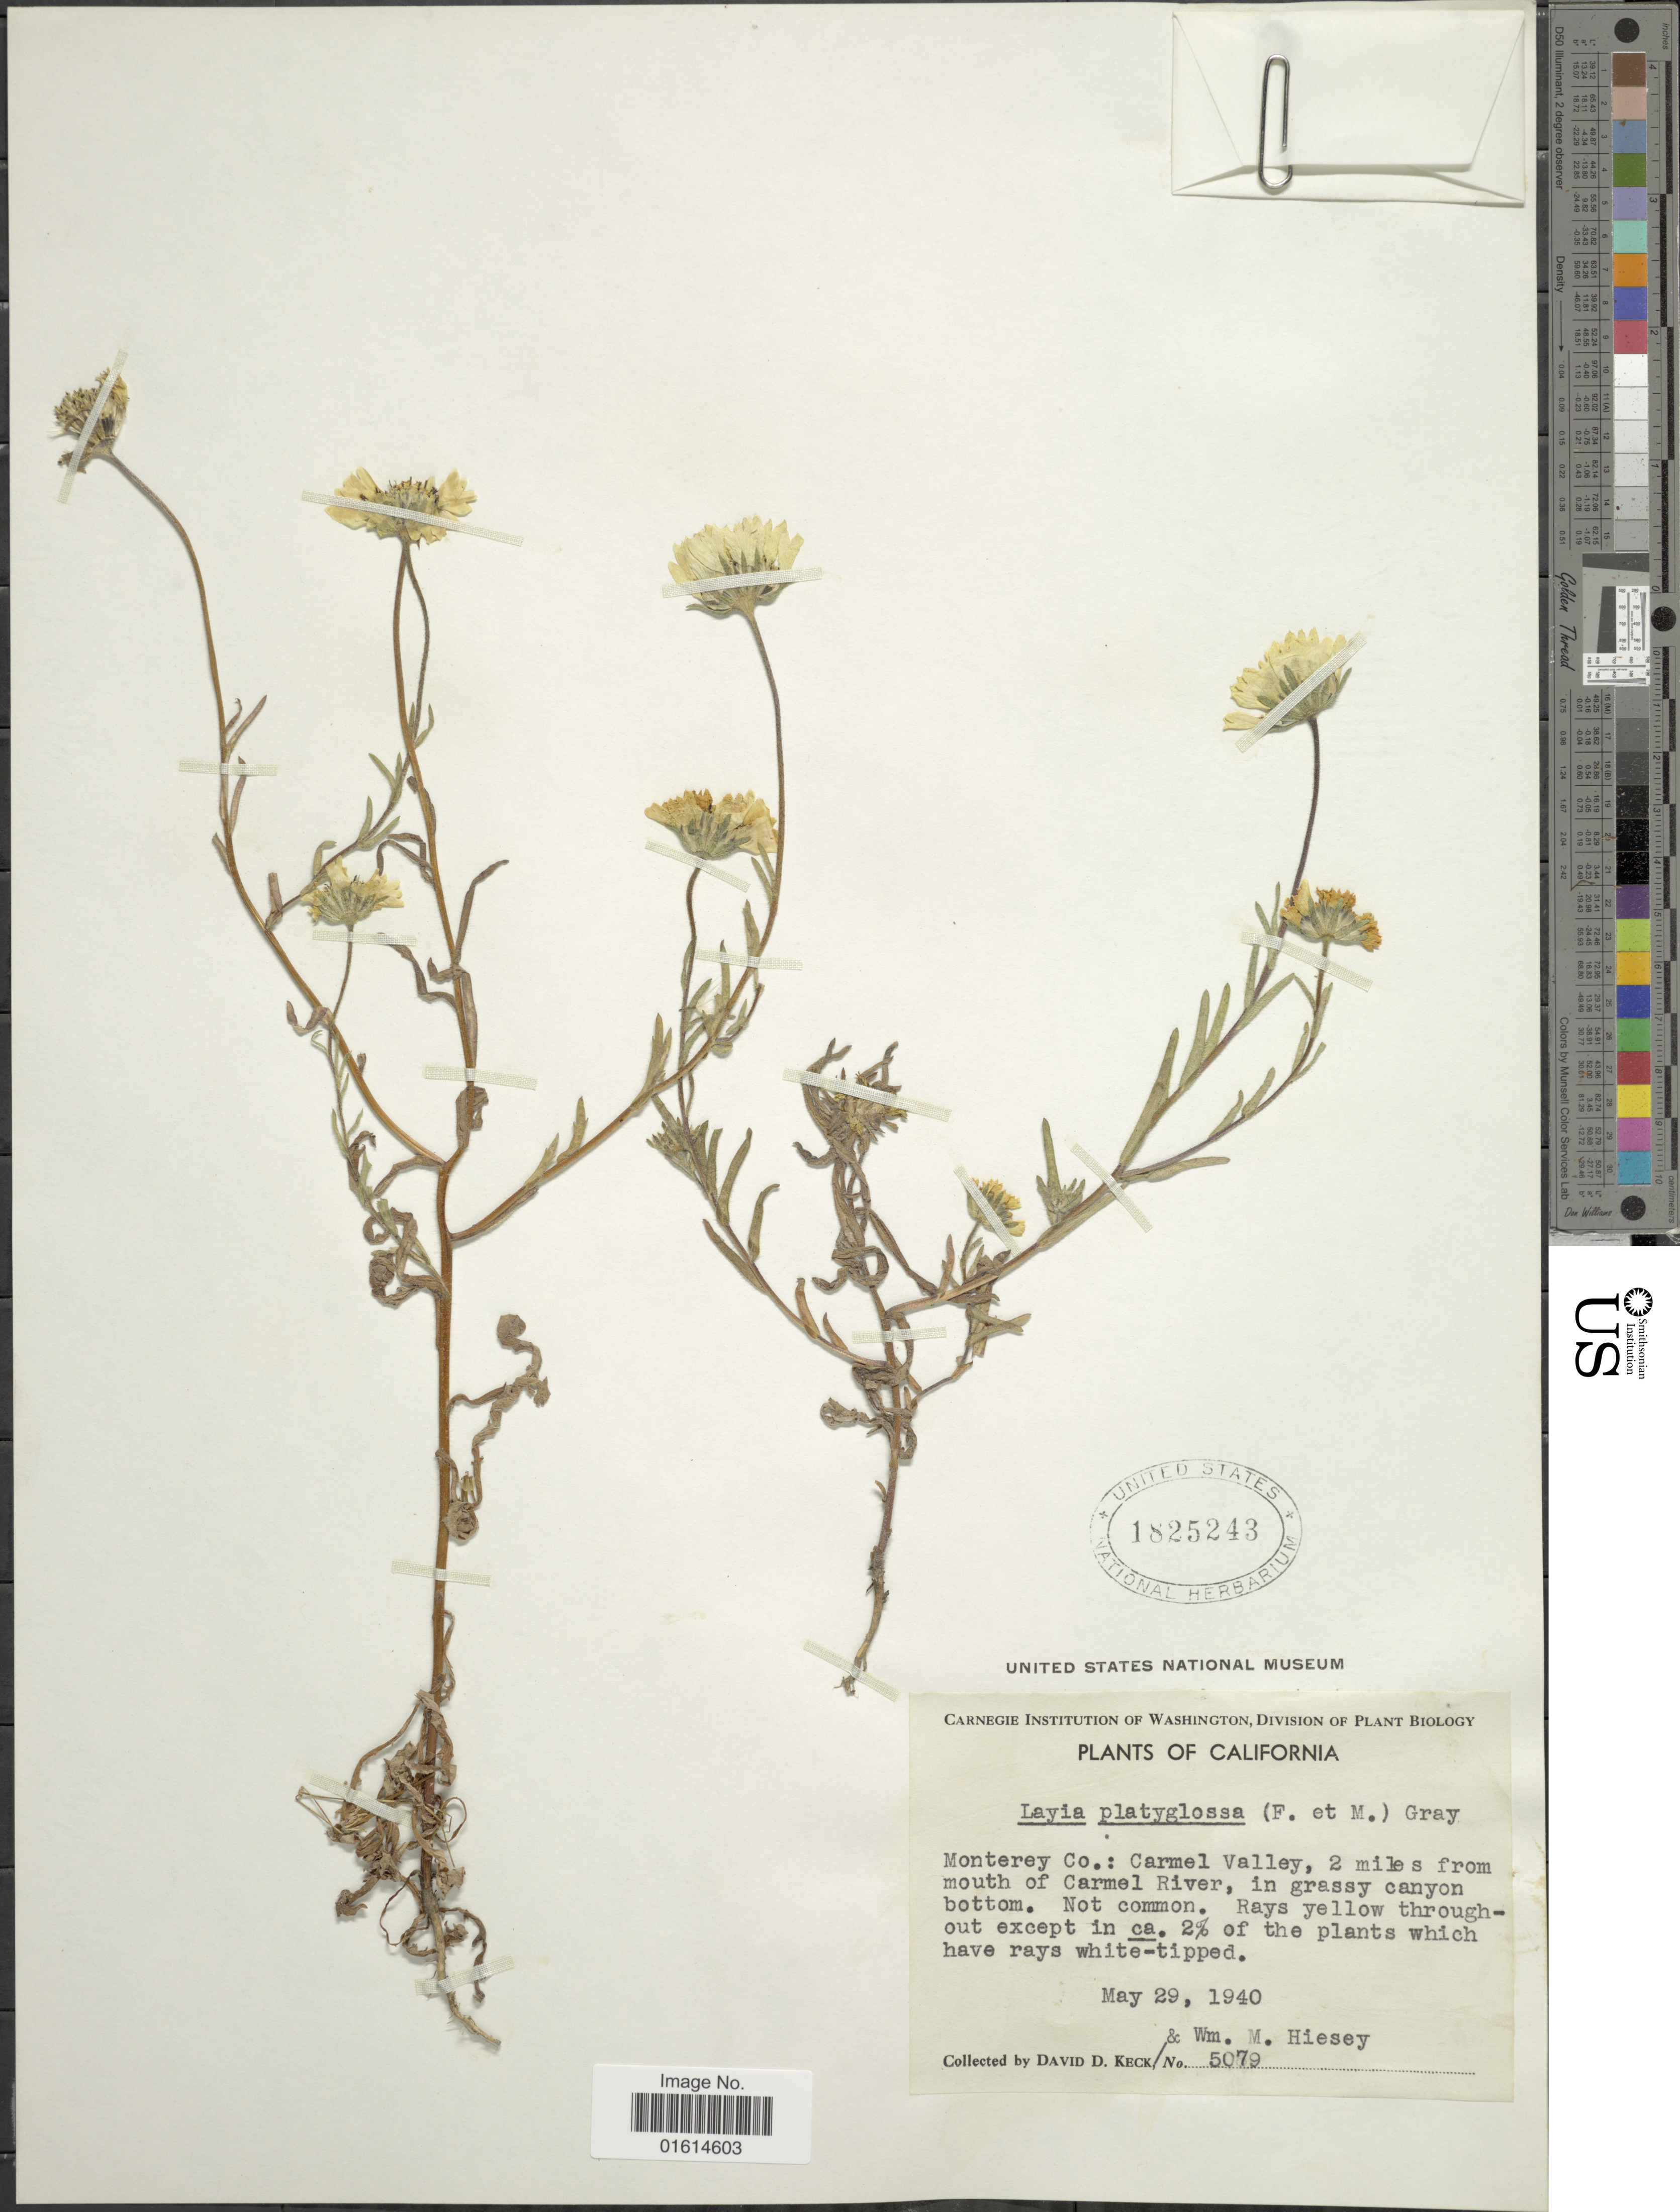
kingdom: Plantae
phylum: Tracheophyta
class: Magnoliopsida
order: Asterales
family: Asteraceae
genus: Layia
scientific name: Layia platyglossa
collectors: D. D. Keck & W. Hiesey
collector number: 5079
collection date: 1940-05-29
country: United States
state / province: California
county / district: Monterey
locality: Monterey Co., Carmel Valley, 2 miles from mouth of Carmel River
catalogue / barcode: US 1825243